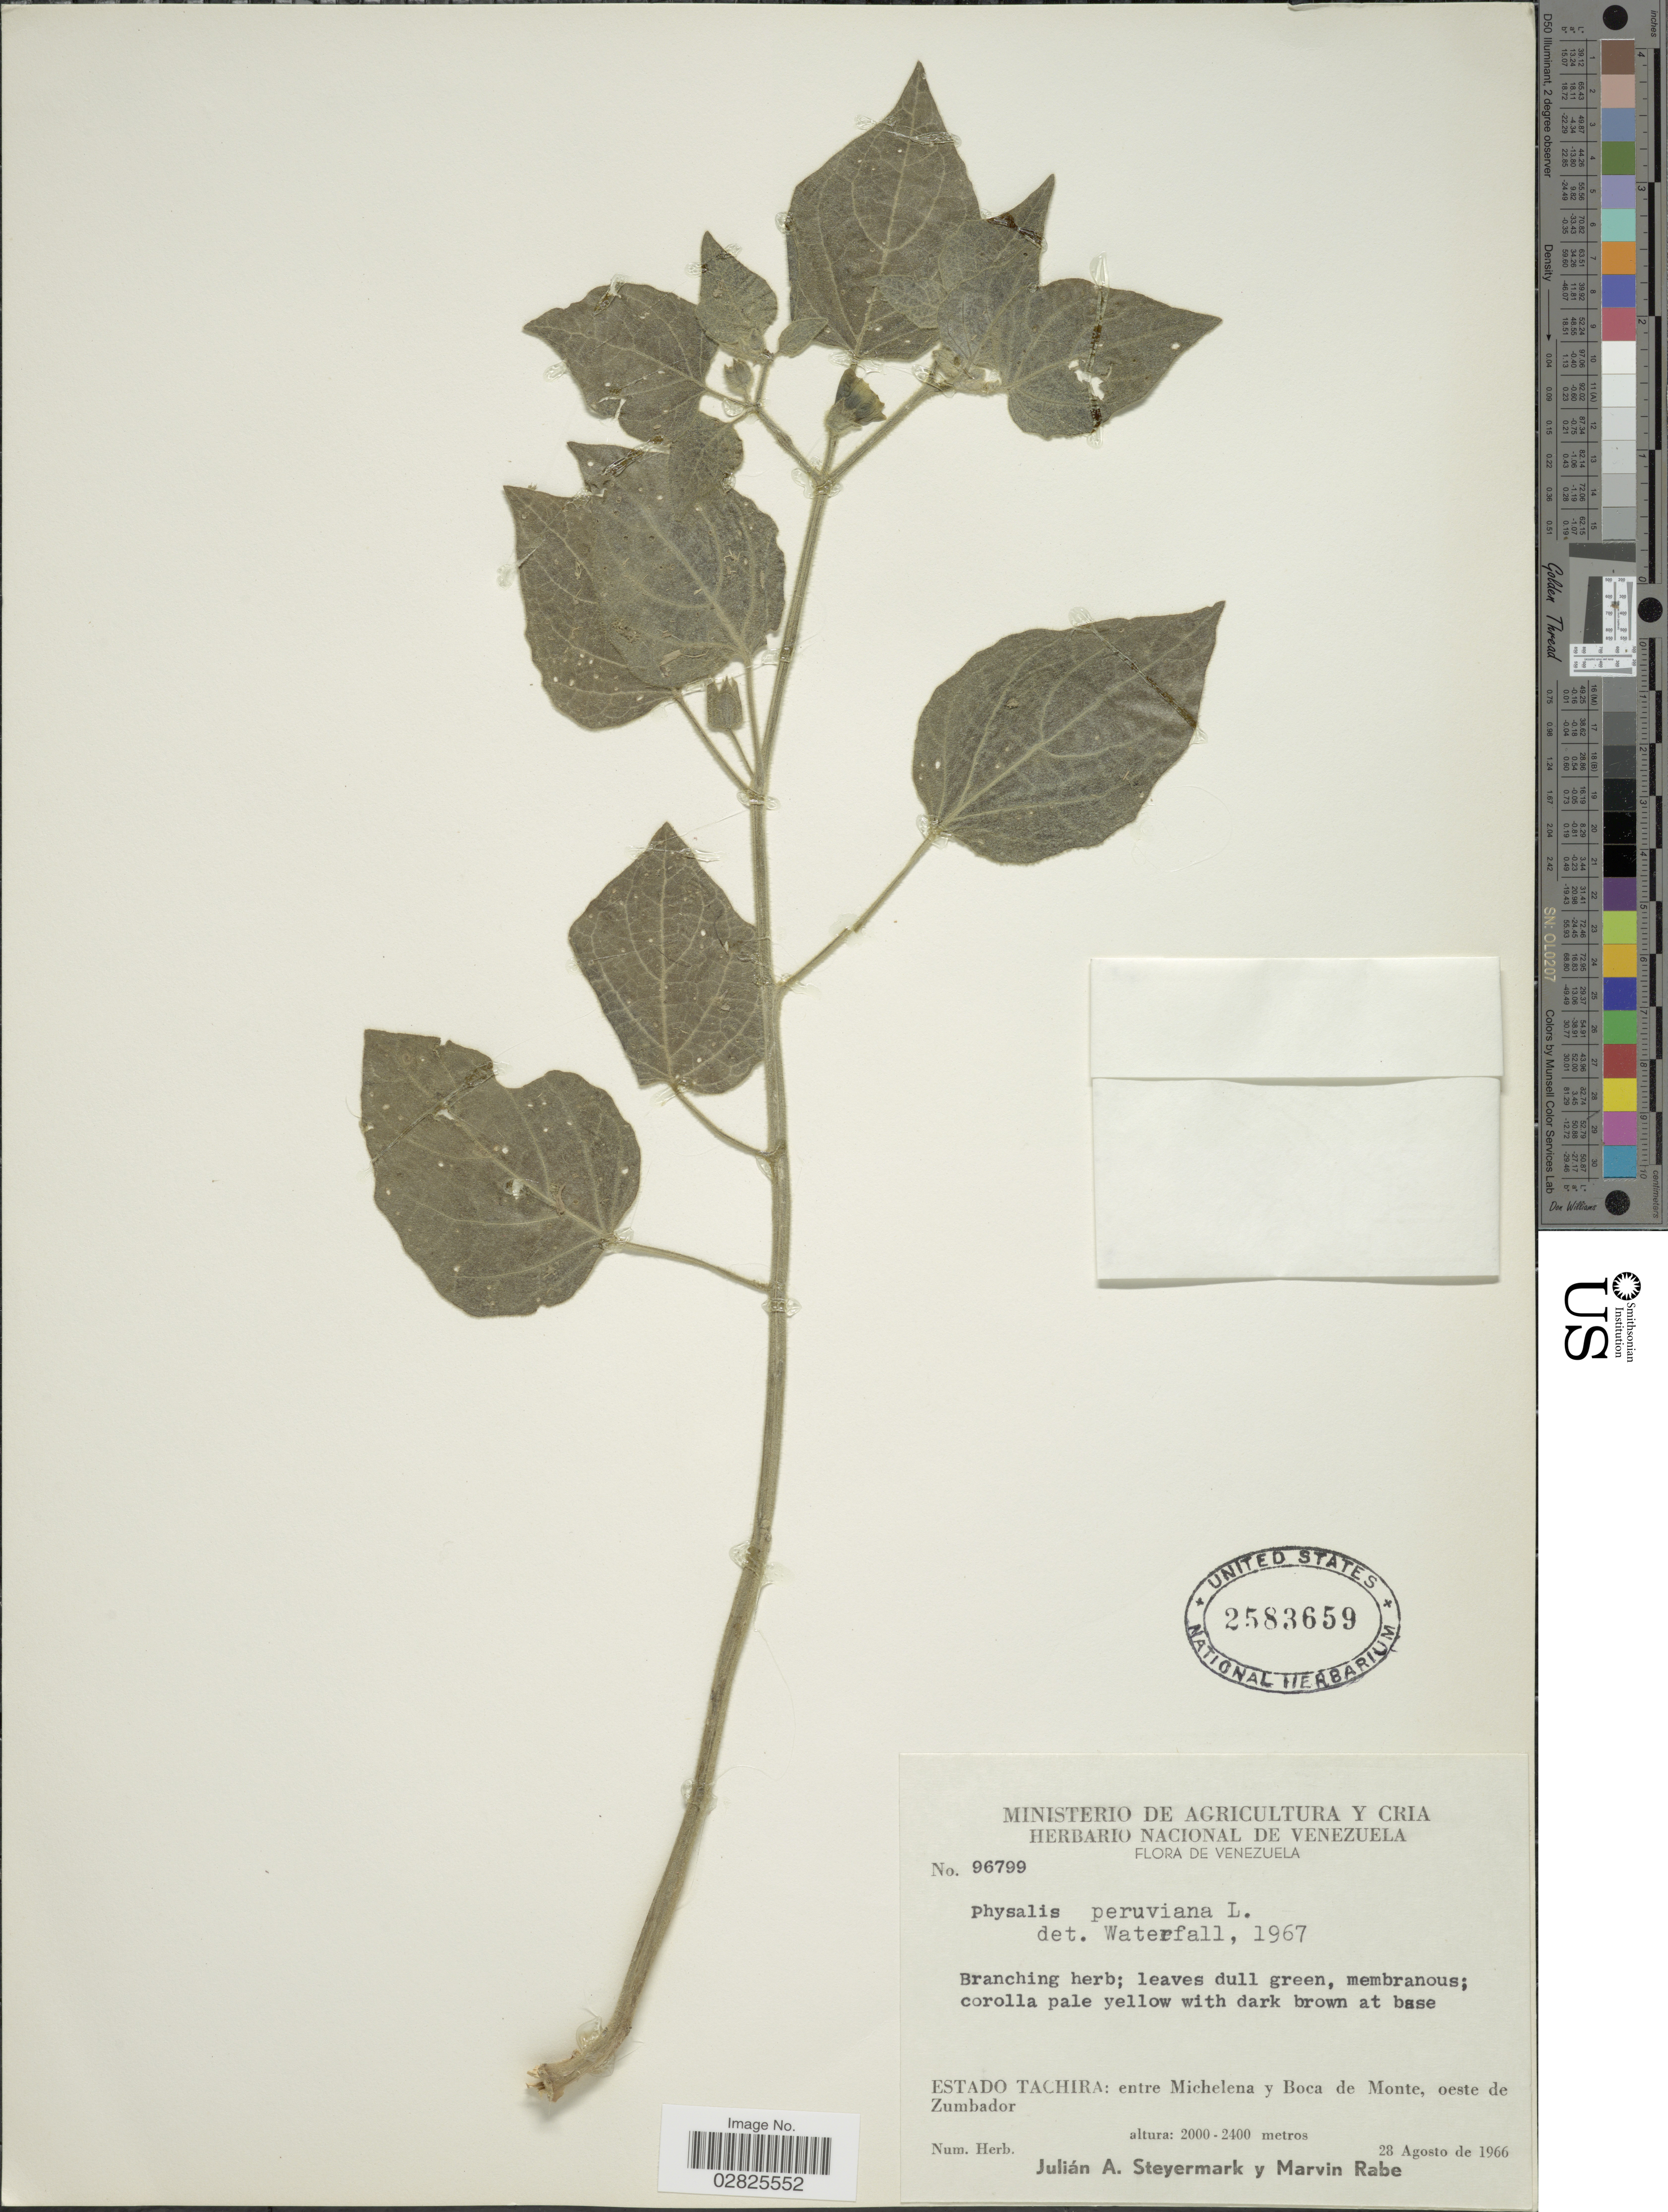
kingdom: Plantae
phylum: Tracheophyta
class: Magnoliopsida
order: Solanales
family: Solanaceae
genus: Physalis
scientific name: Physalis peruviana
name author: L.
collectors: J. Steyermark & M. Rabe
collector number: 96799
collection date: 1966-08-28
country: Venezuela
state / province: Tachira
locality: Entre Michelena y Boca de Monte, oeste de Zumbador.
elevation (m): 2000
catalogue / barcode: US 2583659